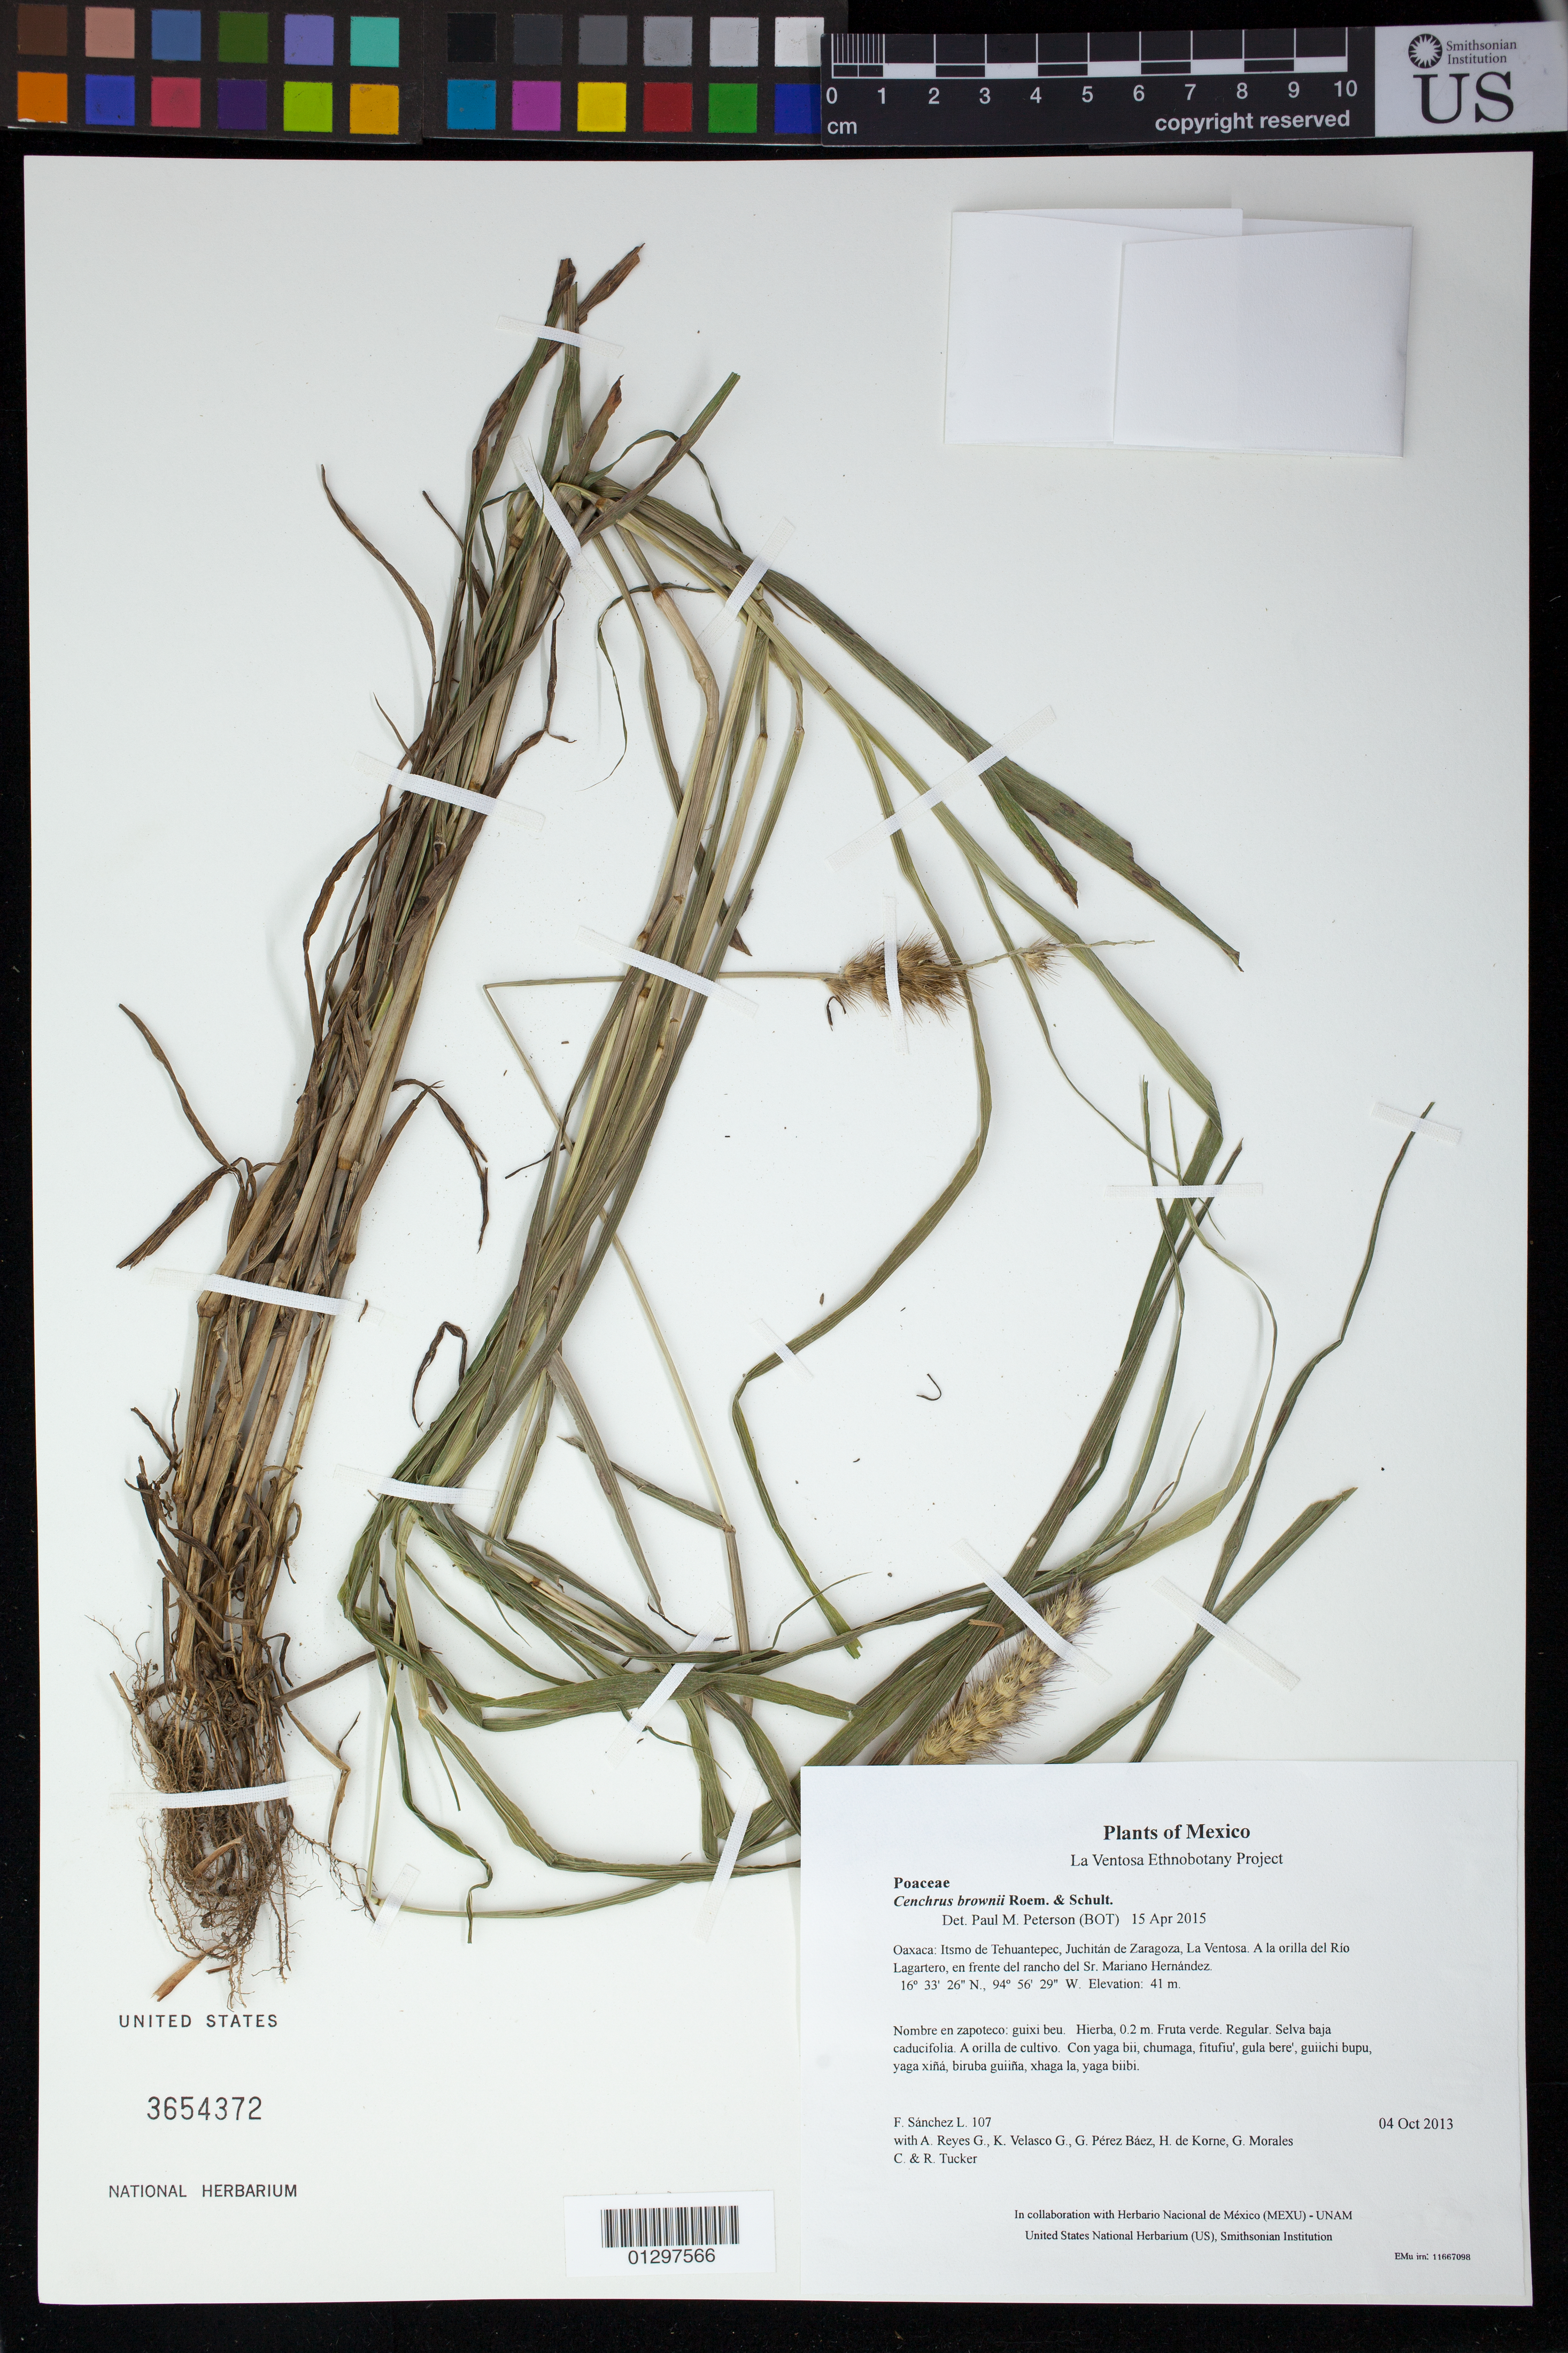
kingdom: Plantae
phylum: Tracheophyta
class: Liliopsida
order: Poales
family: Poaceae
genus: Cenchrus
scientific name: Cenchrus brownii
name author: Roem. & Schult.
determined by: Peterson, Paul M., (BOT), Smithsonian Institution - National Museum of Natural History (UNITED STATES)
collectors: F. Sánchez L., A. Reyes G., K. Velasco G., G. Pérez Báez, H. de Korne, G. Morales C. & R. Tucker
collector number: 107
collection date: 2013-10-04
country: Mexico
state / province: Oaxaca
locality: Itsmo de Tehuantepec, Juchitán de Zaragoza, La Ventosa. A la orilla del Río Lagartero, en frente del rancho del Sr. Mariano Hernández.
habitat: Selva baja caducifolia. A orilla de cultivo.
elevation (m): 41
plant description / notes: JEBOT, MEXU, SERO, US; Guixi. 0.2 m. Cuaananaxhi naga'. Nuu.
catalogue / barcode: US 3654372